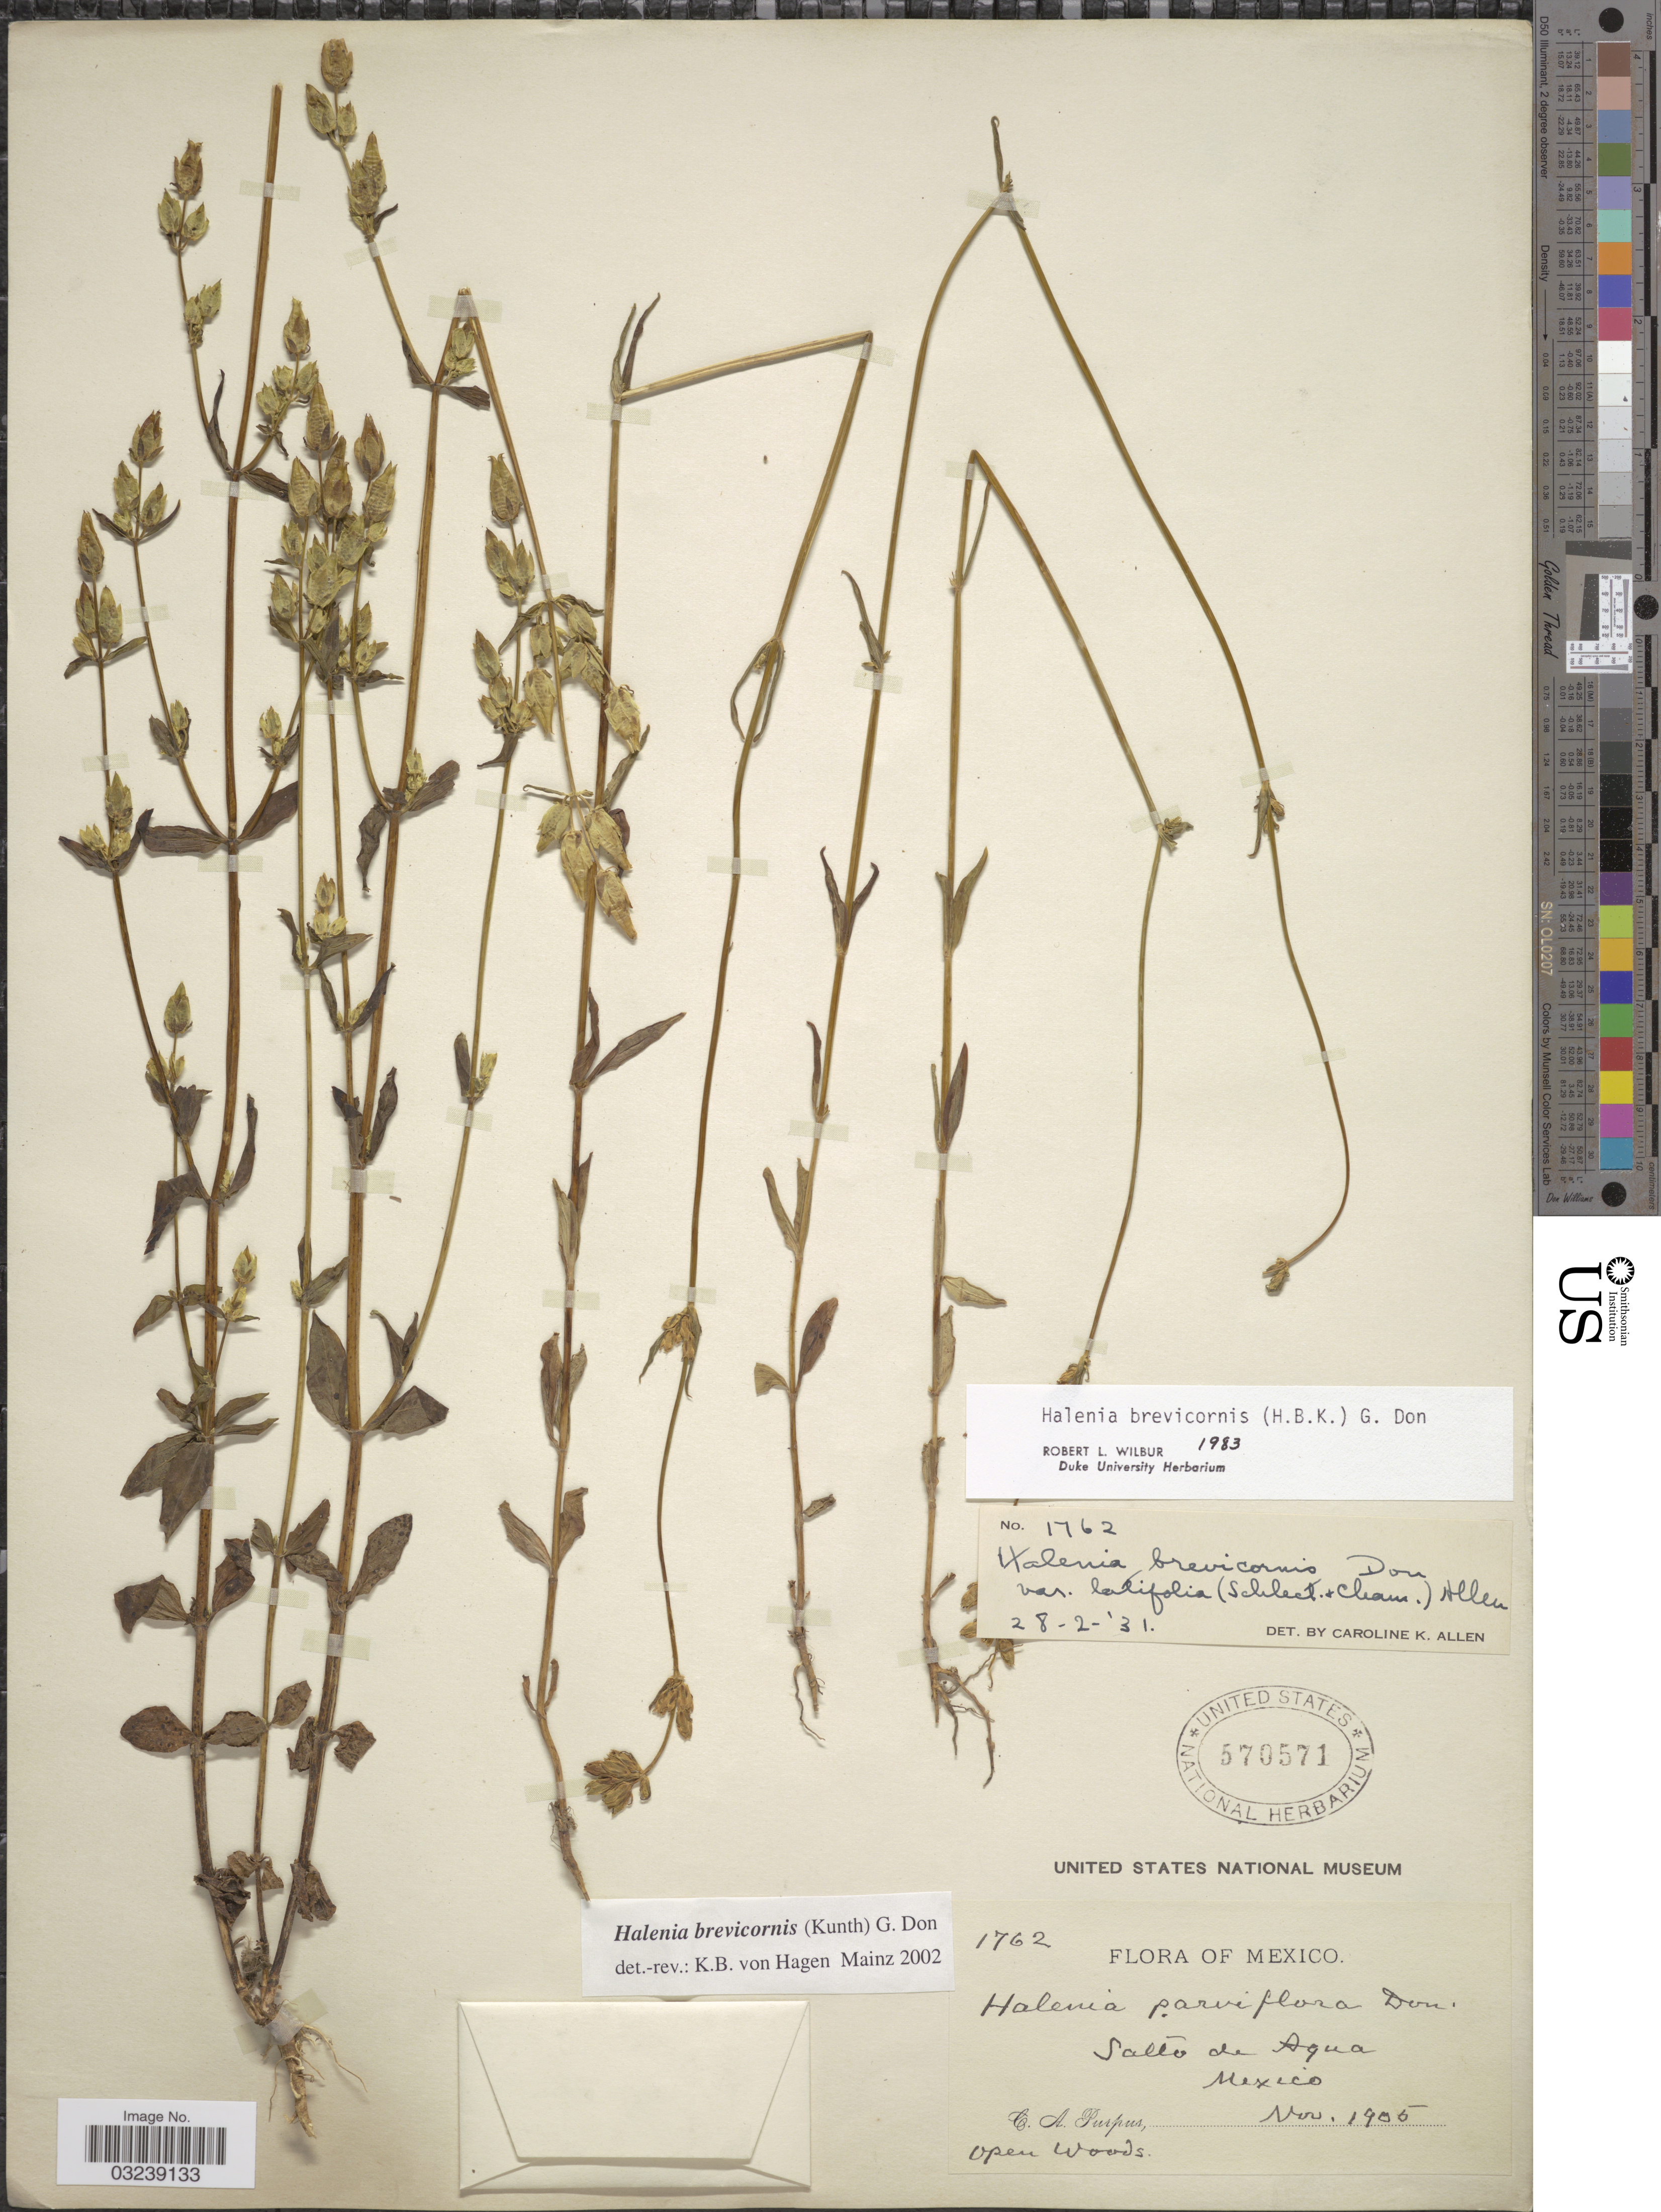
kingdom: Plantae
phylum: Tracheophyta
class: Magnoliopsida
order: Gentianales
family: Gentianaceae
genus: Halenia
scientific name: Halenia brevicornis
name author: (Kunth) G. Don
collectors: C. A. Purpus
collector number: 1762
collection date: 1905-11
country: Mexico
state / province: México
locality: Salto de Aqua.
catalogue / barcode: US 570571